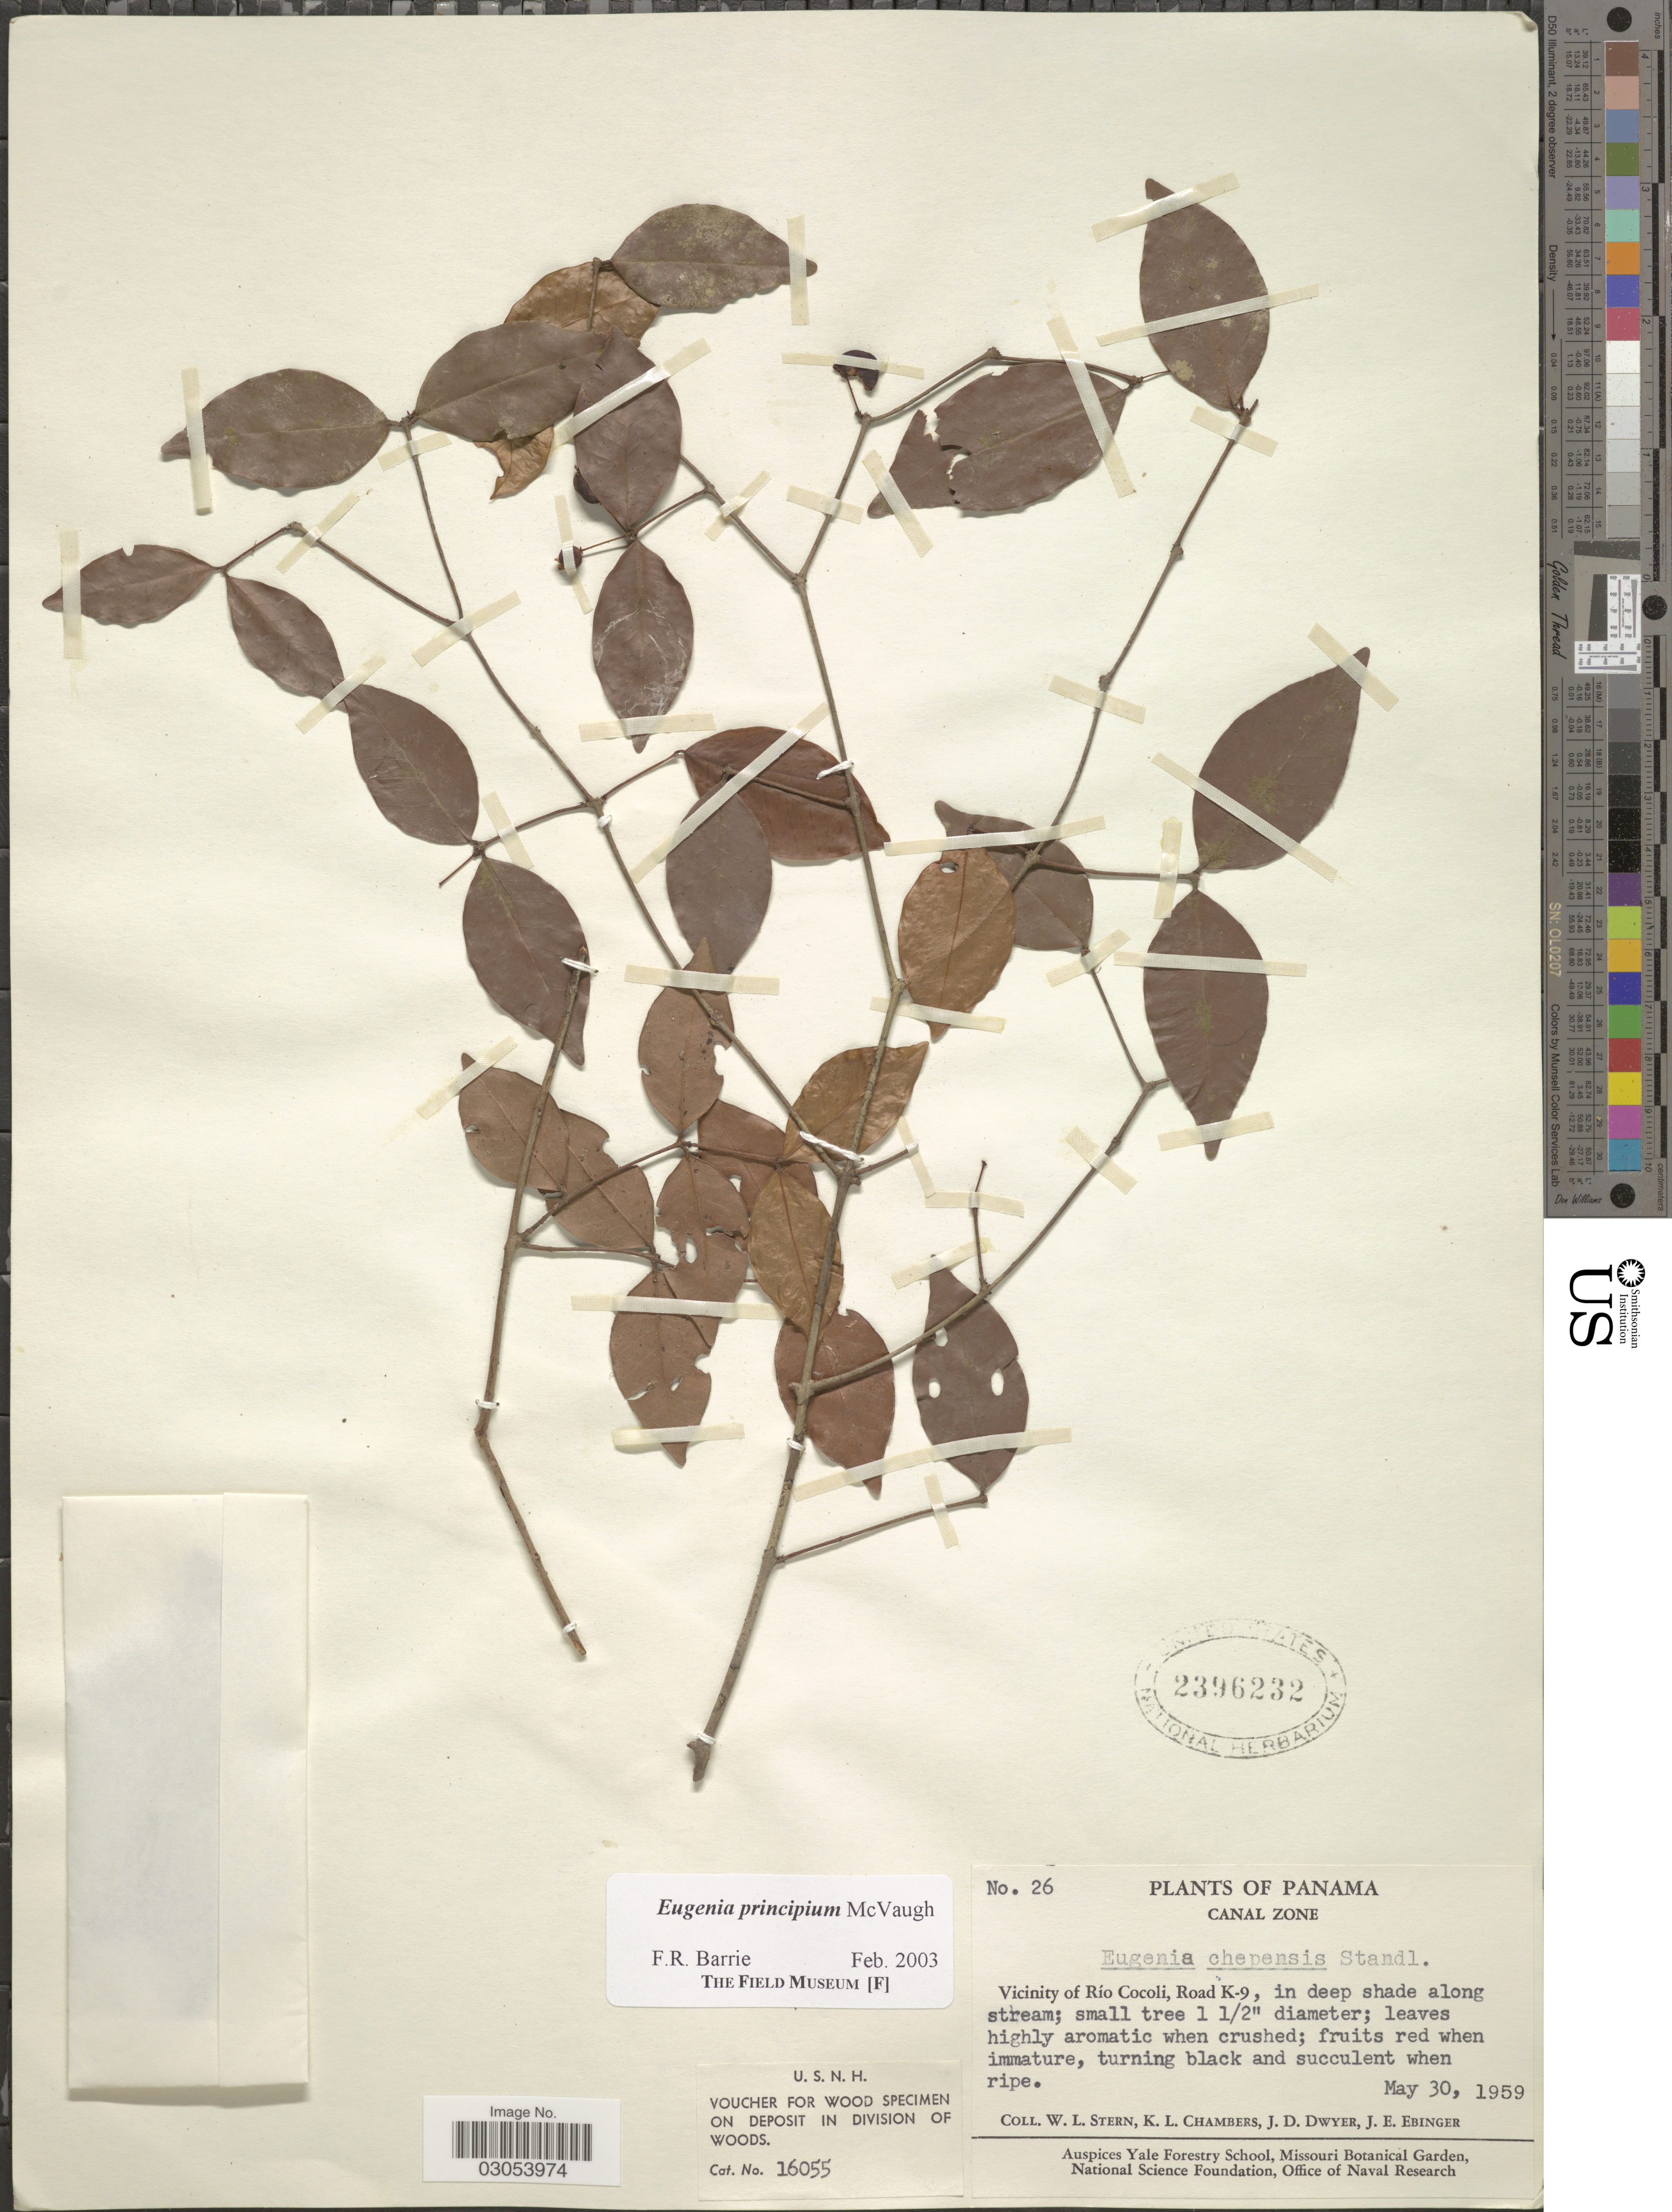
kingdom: Plantae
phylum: Tracheophyta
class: Magnoliopsida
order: Myrtales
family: Myrtaceae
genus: Eugenia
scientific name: Eugenia principium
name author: McVaugh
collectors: W. L. Stern, K. Chambers, J. D. Dwyer & J. Ebinger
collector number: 26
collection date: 1959-05-30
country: Panama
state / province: Panamá Oeste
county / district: Canal Zone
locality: Vicinity of Río Cocoli, Road K-9.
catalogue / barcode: US 2396232